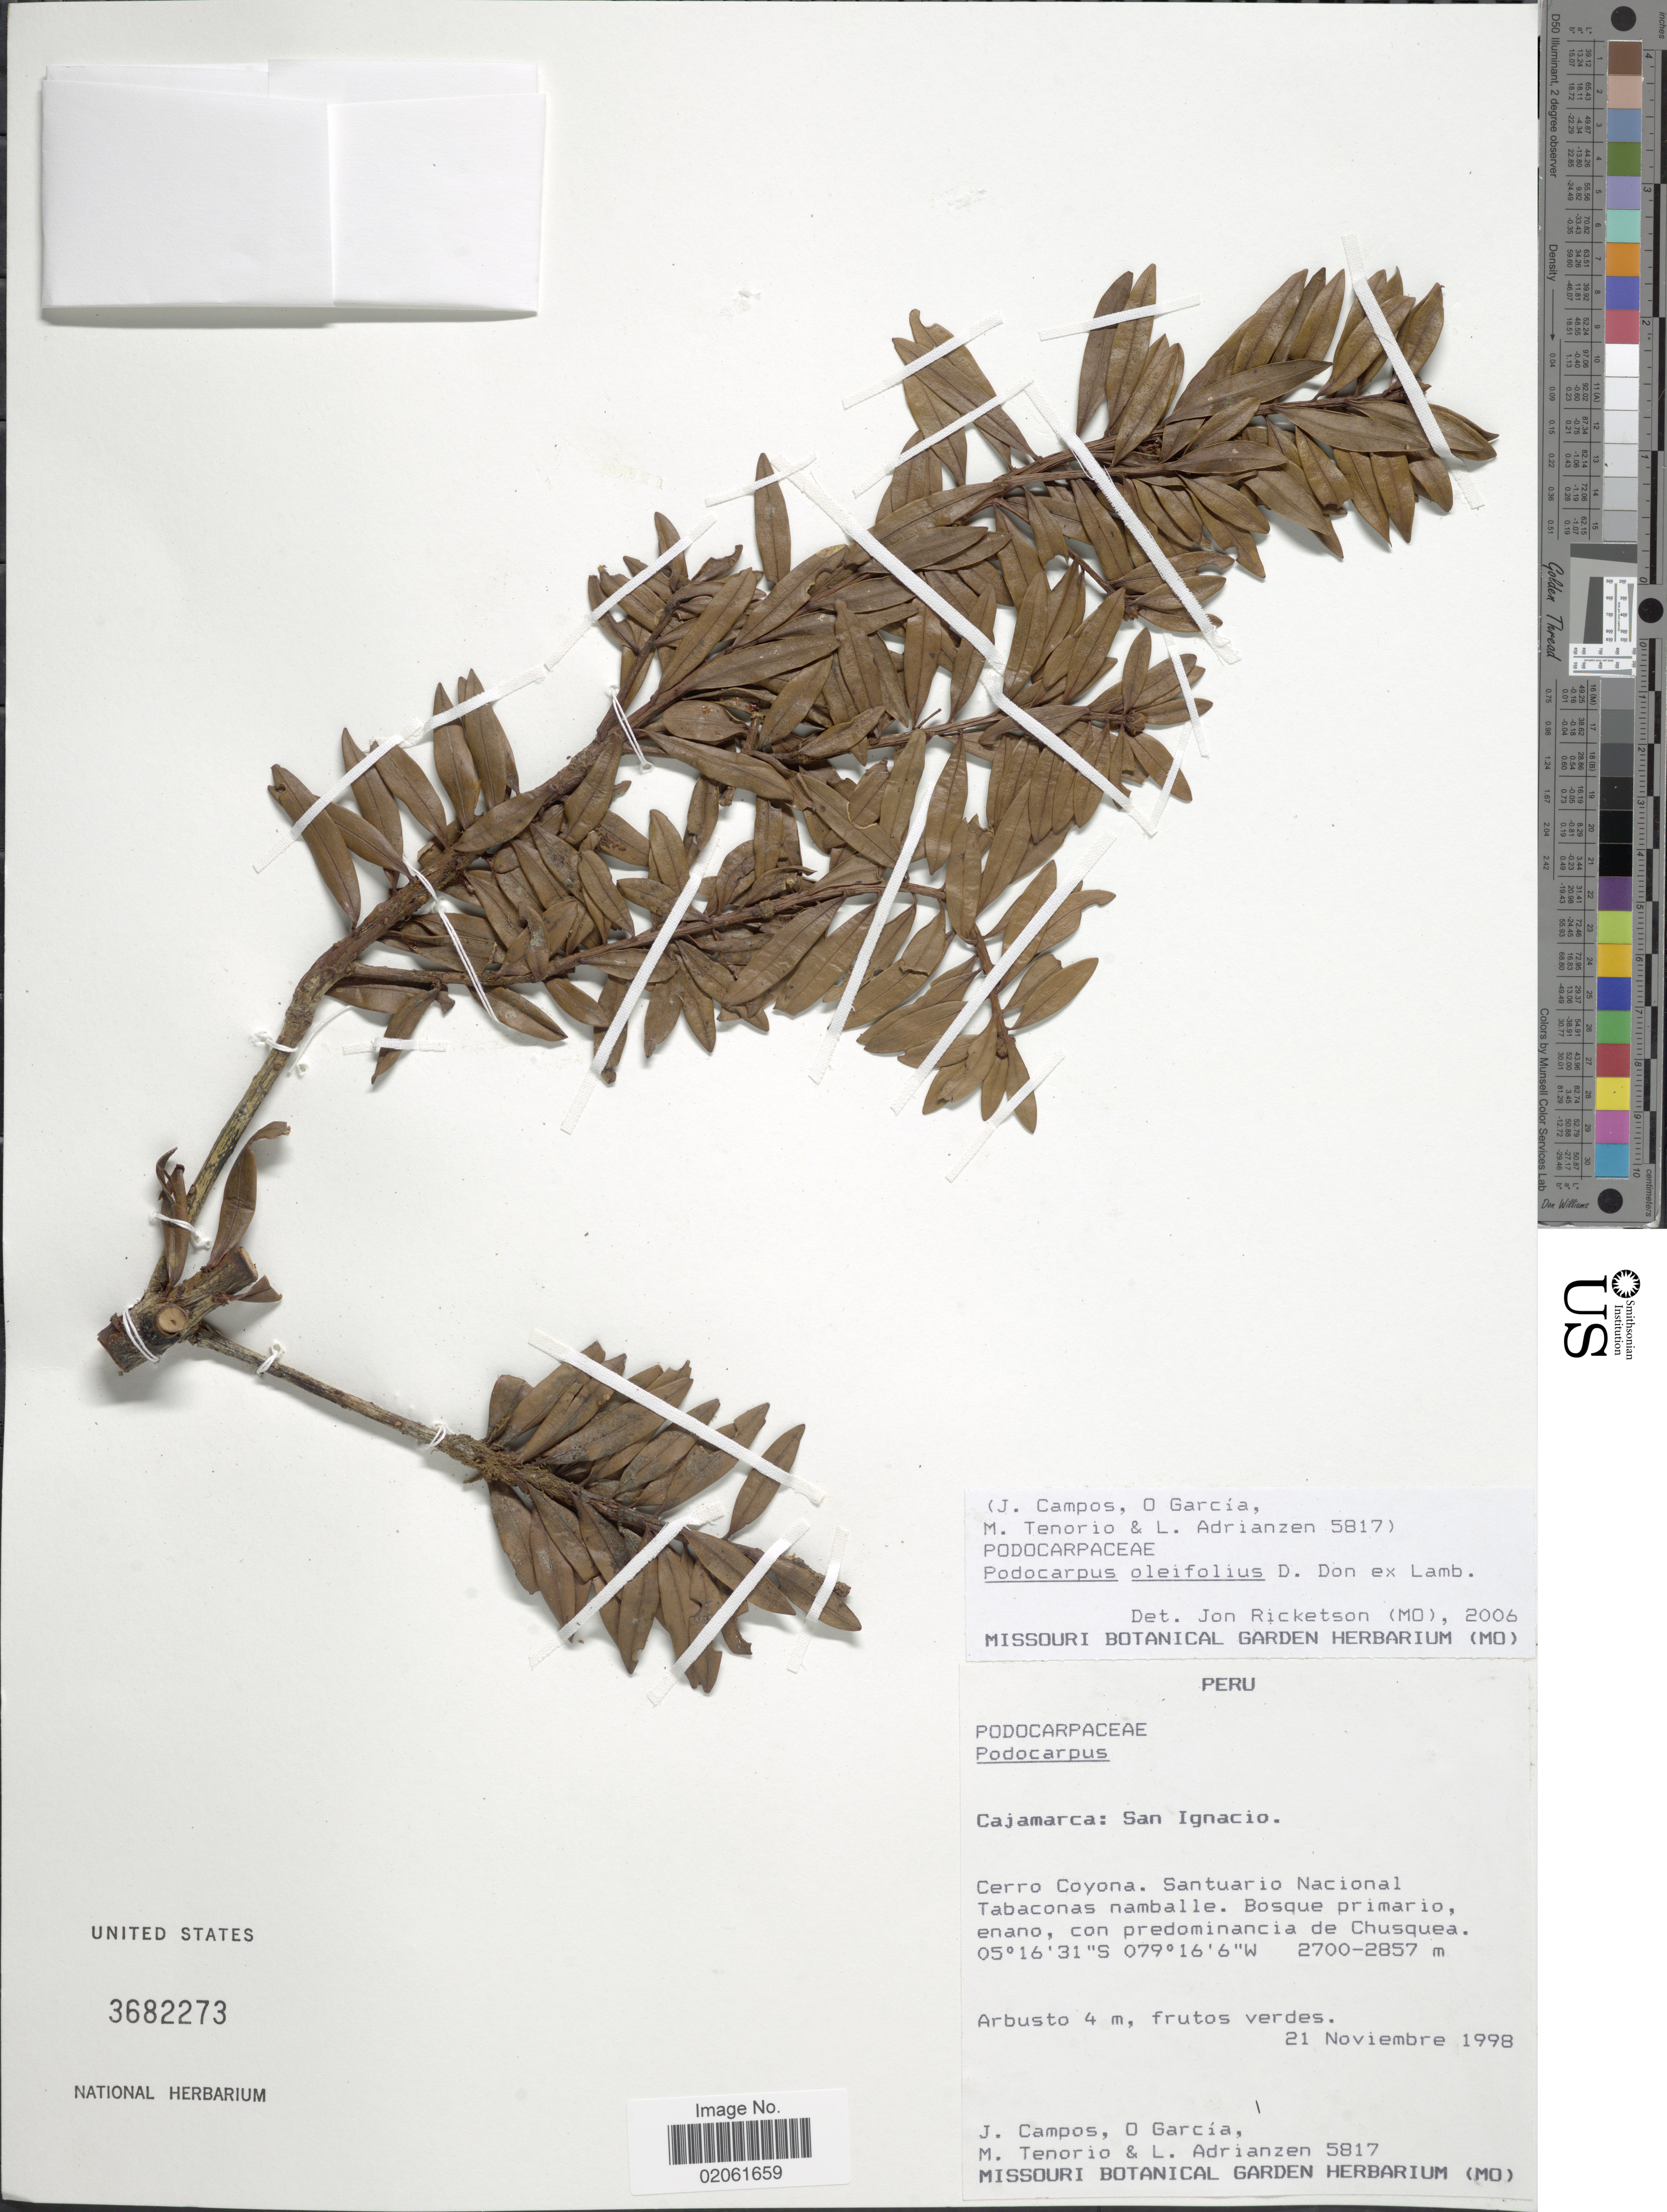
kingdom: Plantae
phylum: Tracheophyta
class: Pinopsida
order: Pinales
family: Podocarpaceae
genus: Podocarpus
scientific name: Podocarpus oleifolius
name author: D. Don ex Lamb.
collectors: J. Campos, O. Garcia, M. Tenorio & L. Adrianzen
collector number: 5817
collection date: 1998-11-21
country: Peru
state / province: Cajamarca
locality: San Ignacio, Cerro Coyona. Santuario Nacional Tabaconas namballe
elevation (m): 2700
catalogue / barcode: US 3682273